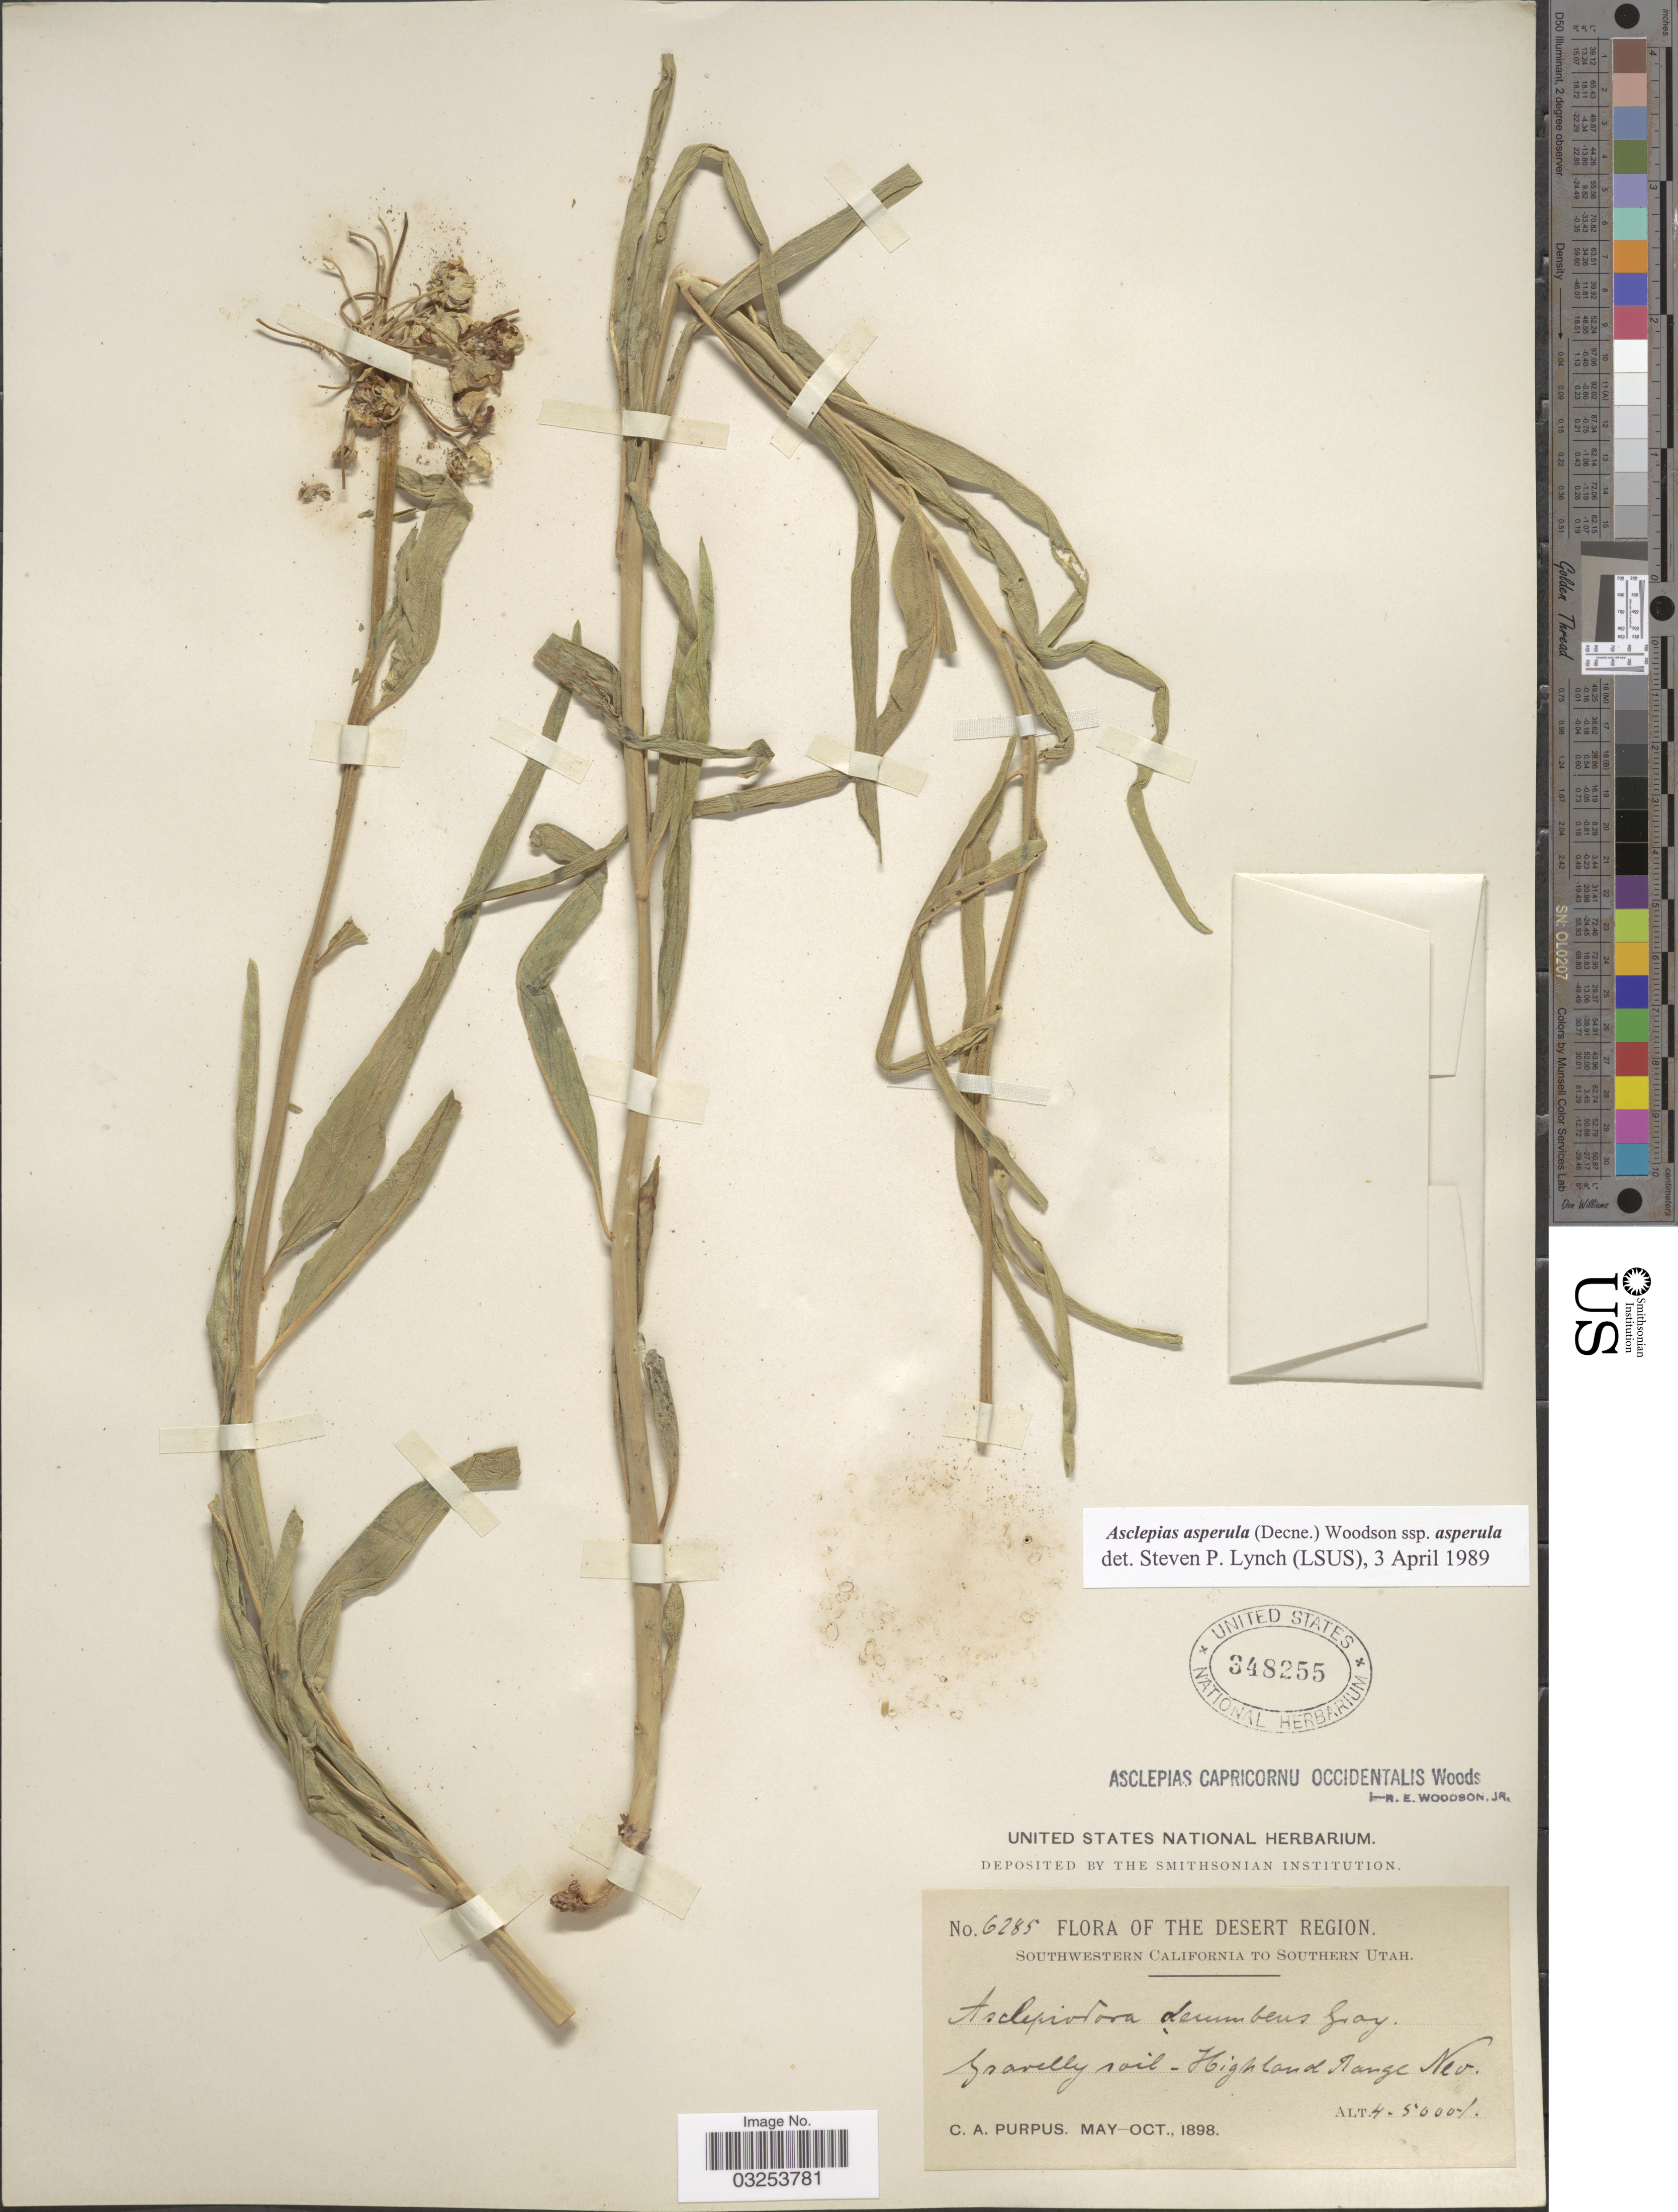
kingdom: Plantae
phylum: Tracheophyta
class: Magnoliopsida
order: Gentianales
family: Apocynaceae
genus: Asclepias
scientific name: Asclepias asperula subsp. asperula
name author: (Decne.) Woodson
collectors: C. A. Purpus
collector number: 6285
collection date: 1898-05/1898-10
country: United States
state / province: Nevada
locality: Desert Region. Highland Range.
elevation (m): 1219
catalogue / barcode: US 348255